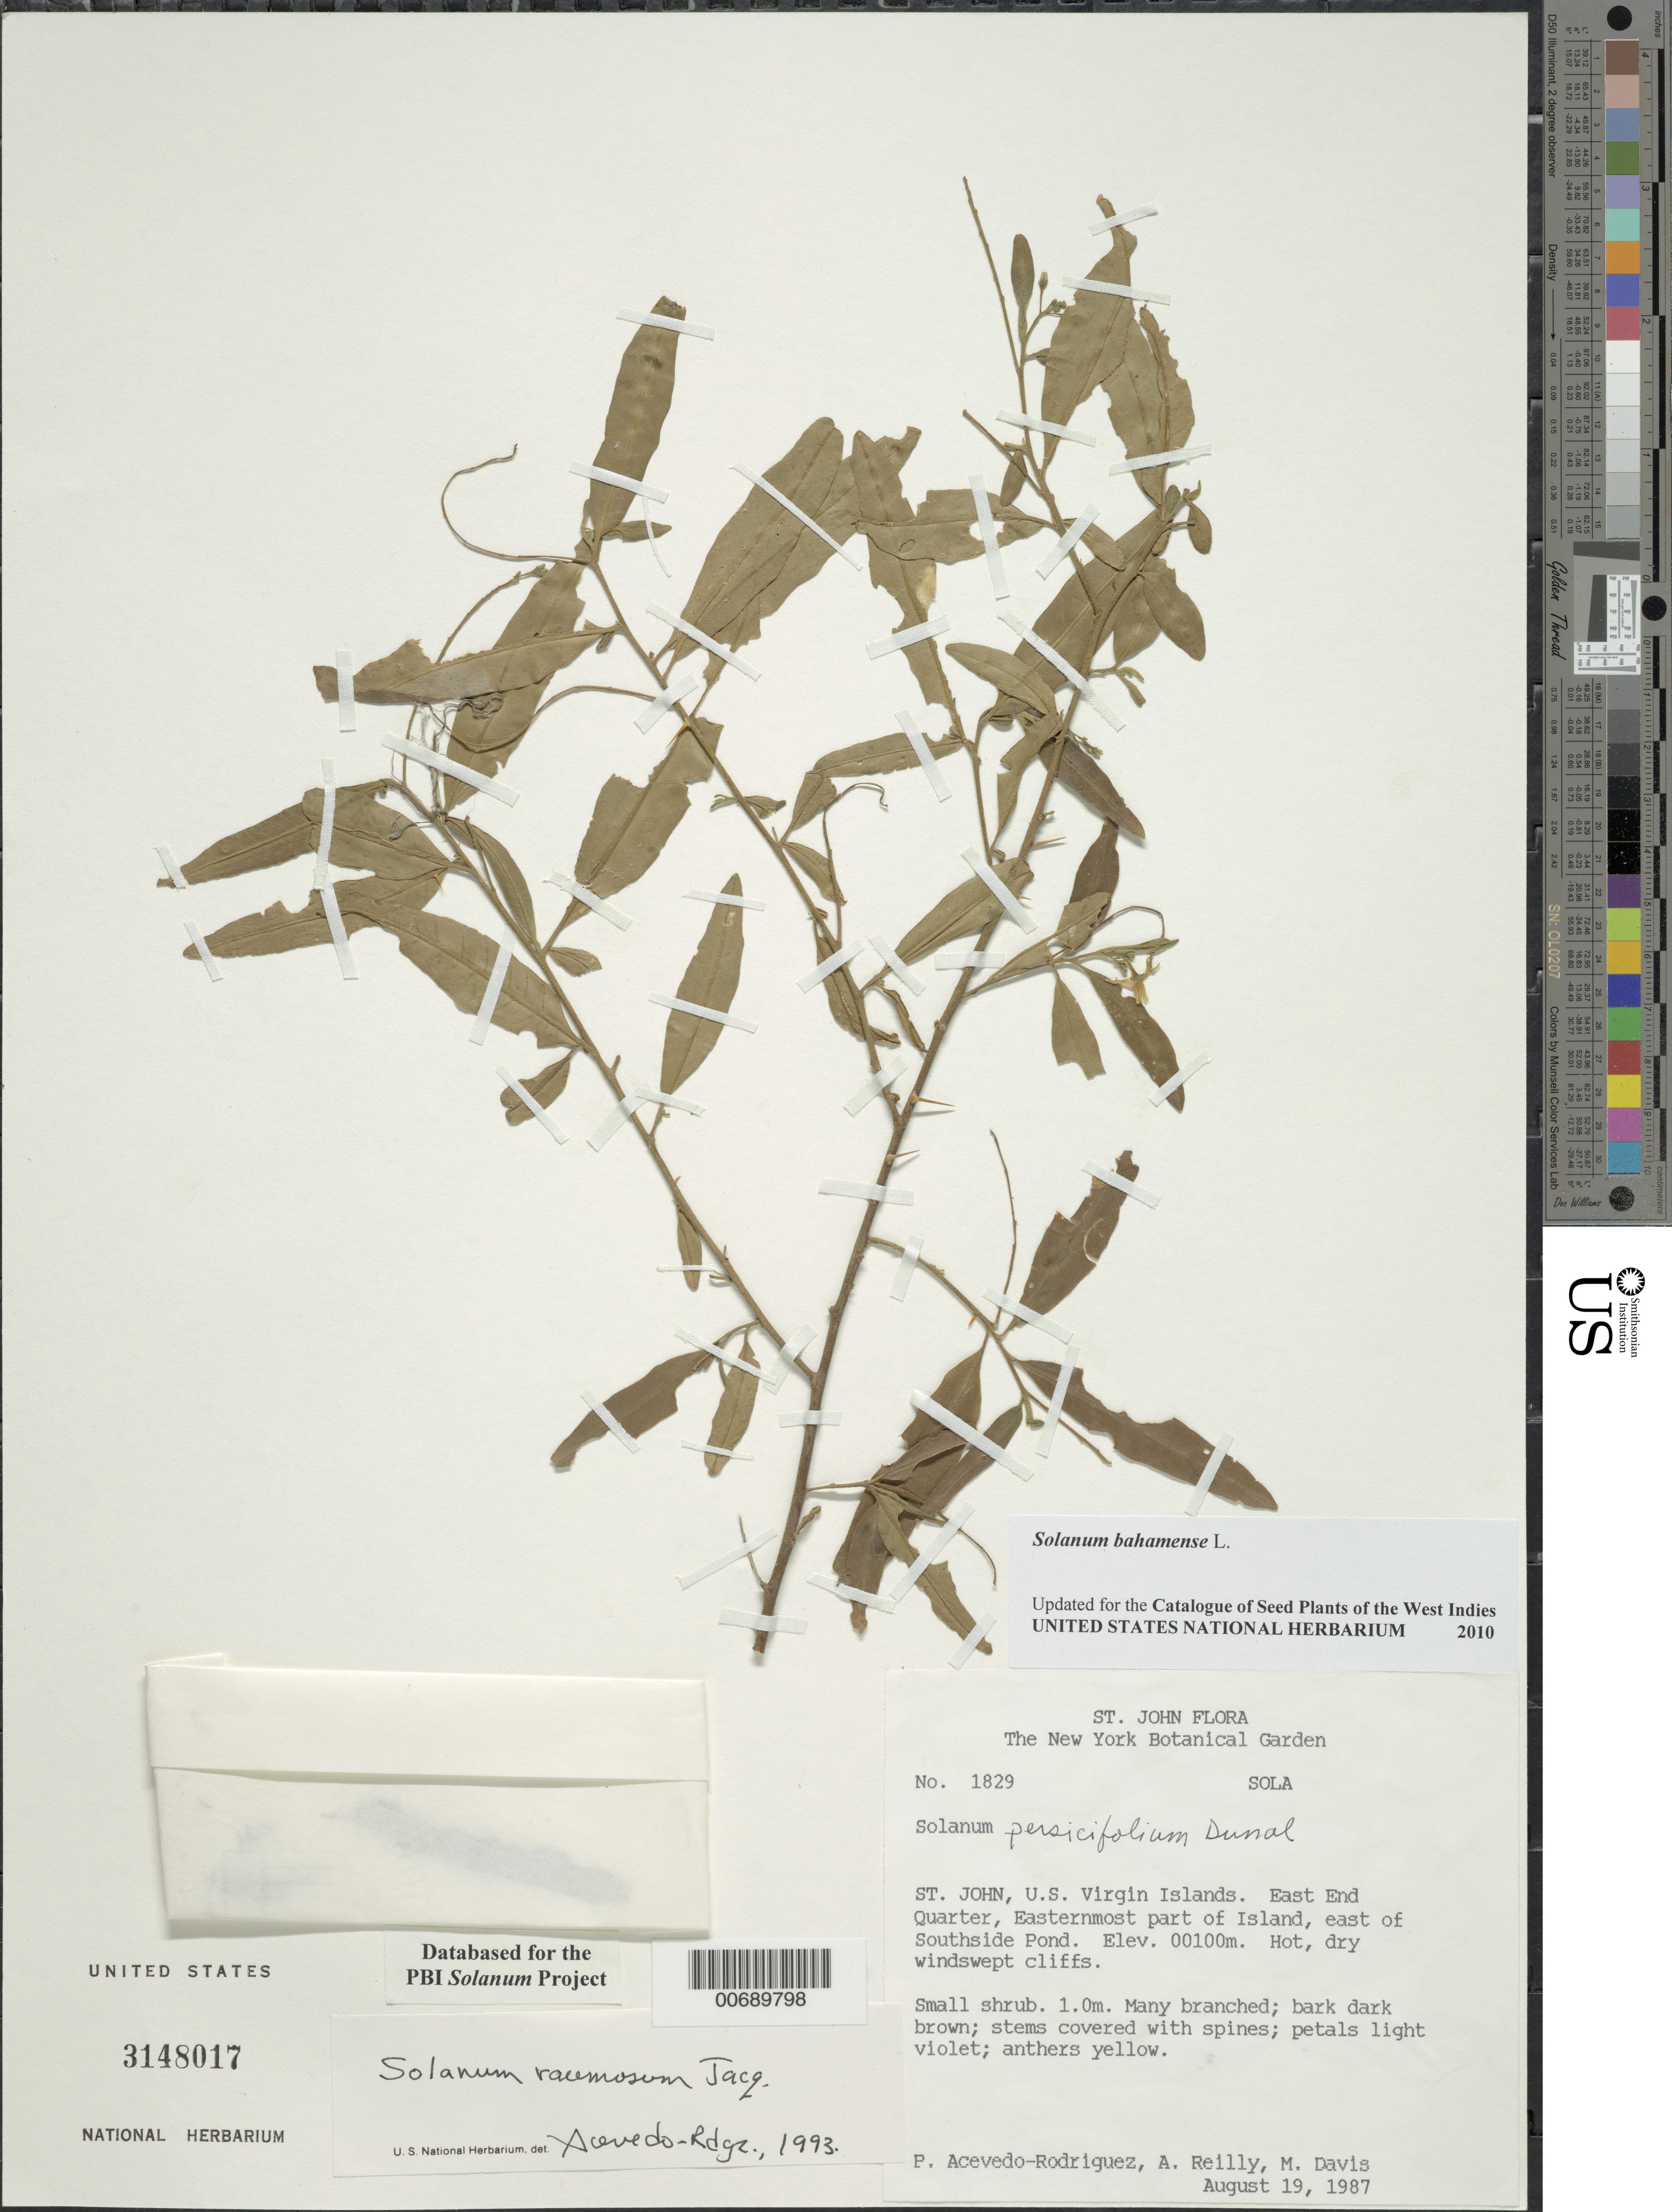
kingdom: Plantae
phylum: Tracheophyta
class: Magnoliopsida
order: Solanales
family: Solanaceae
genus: Solanum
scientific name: Solanum bahamense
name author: L.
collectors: P. Acevedo-Rodr., A. Reilly & M. Davis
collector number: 1829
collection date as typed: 19 Aug 1987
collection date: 1987-08-19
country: U.S. Virgin Islands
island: St. John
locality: East End Quarter; Easternmost part of Island, east of Southside Pond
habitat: Hot, dry windswept cliffs.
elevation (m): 100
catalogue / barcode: US 3148017